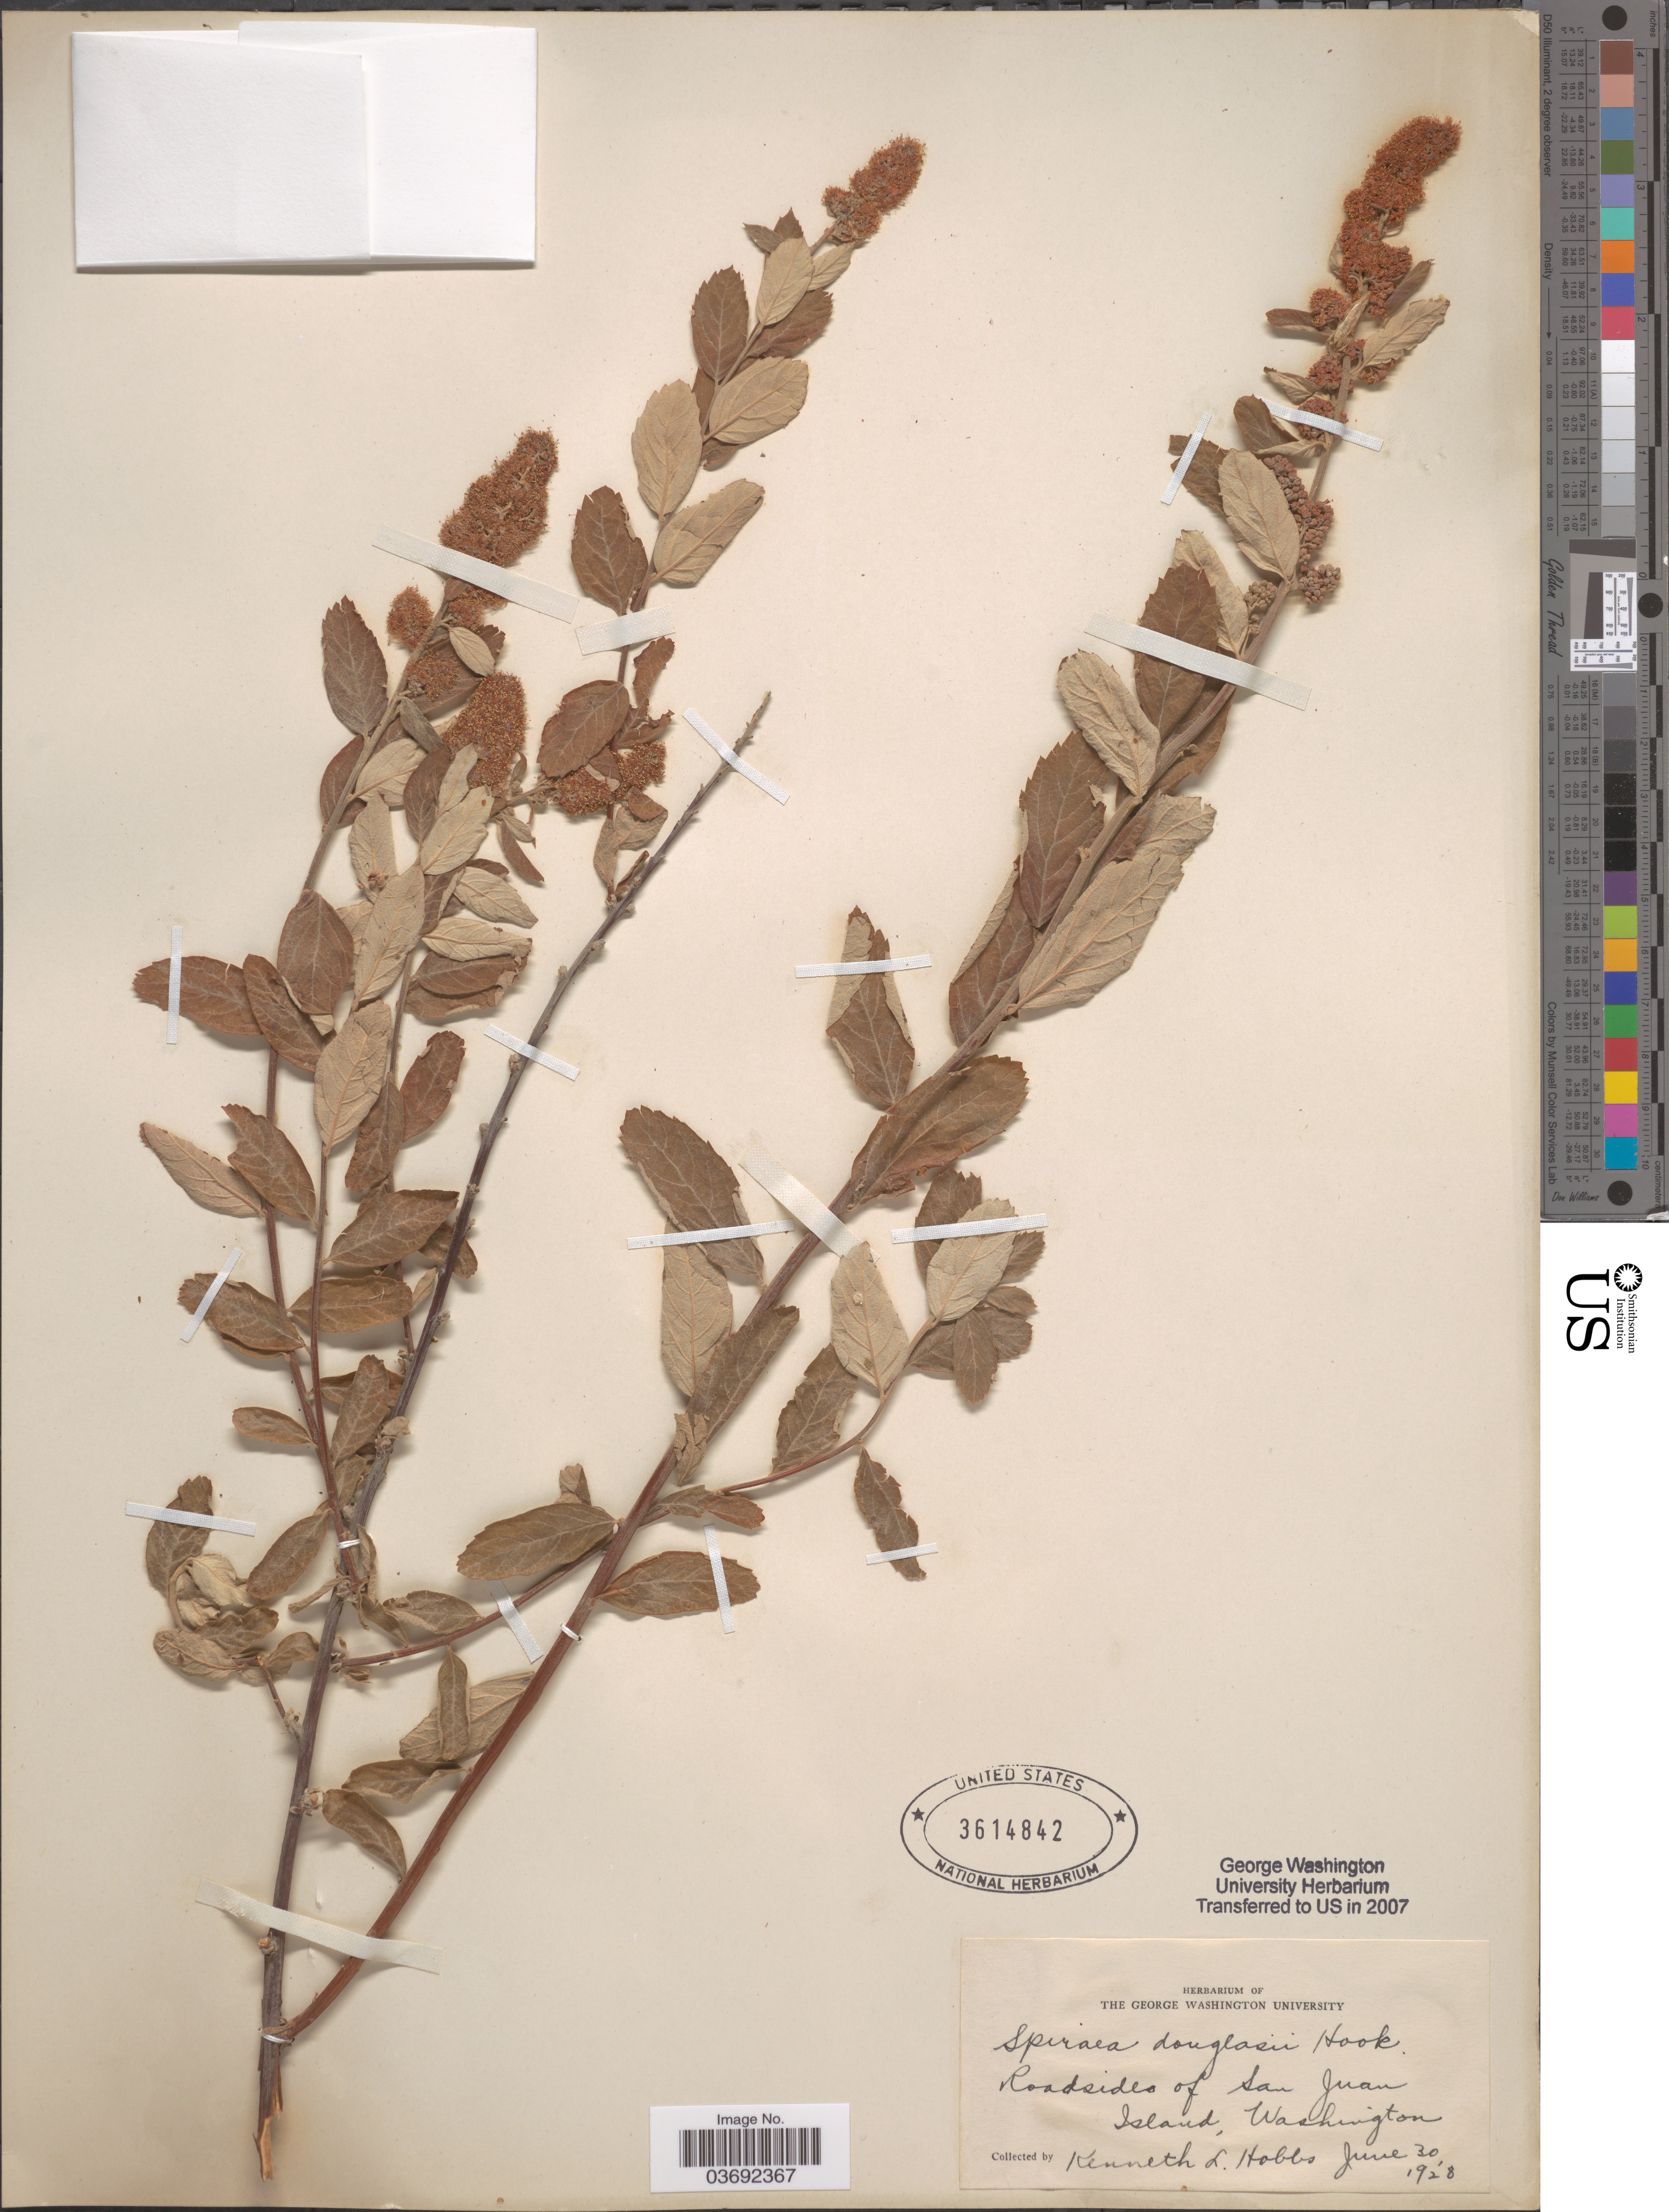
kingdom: Plantae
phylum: Tracheophyta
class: Magnoliopsida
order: Rosales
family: Rosaceae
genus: Spiraea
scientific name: Spiraea douglasii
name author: Hook.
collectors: K. Hobbs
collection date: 1928-06-30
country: United States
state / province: Washington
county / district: San Juan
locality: Roadsides of San Juan Island.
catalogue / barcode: US 3614842